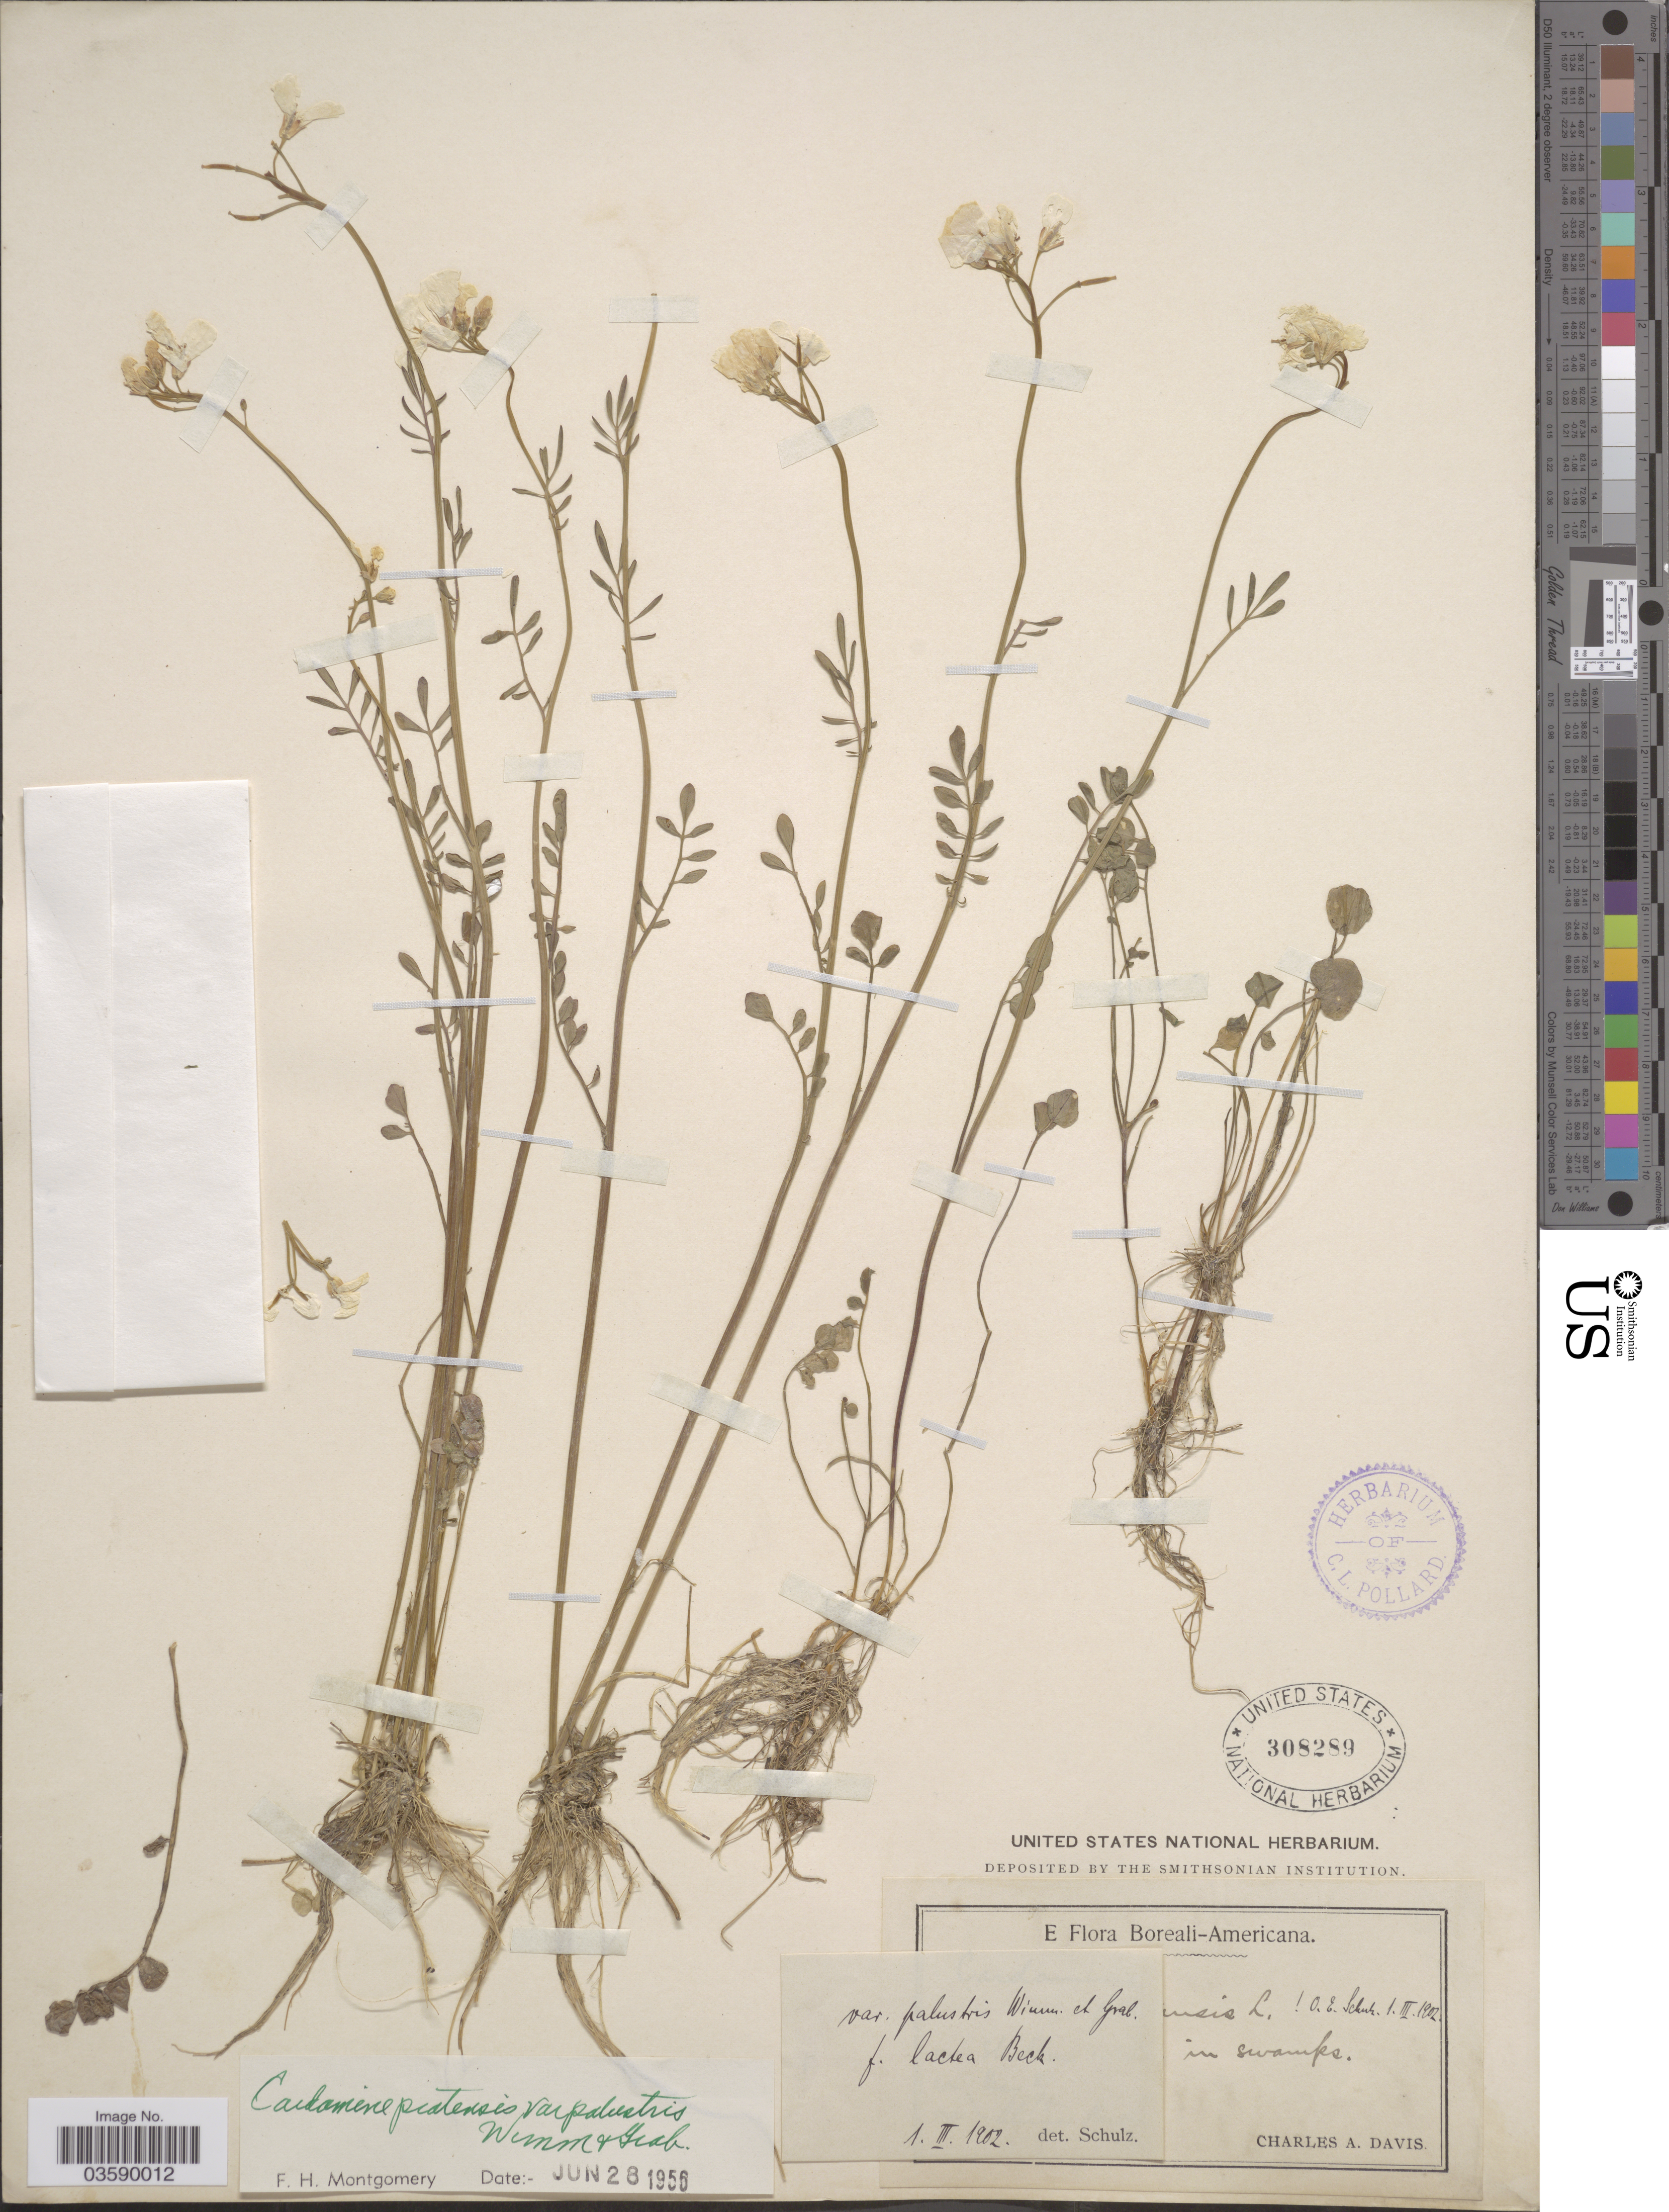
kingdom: Plantae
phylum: Tracheophyta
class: Magnoliopsida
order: Brassicales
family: Brassicaceae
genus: Cardamine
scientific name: Cardamine pratensis var. pratensis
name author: L.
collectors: C. Davis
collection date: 1895-05-08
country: United States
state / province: Michigan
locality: Alma. Boreali-Americana. Shallow water in swamps.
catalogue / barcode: US 308289